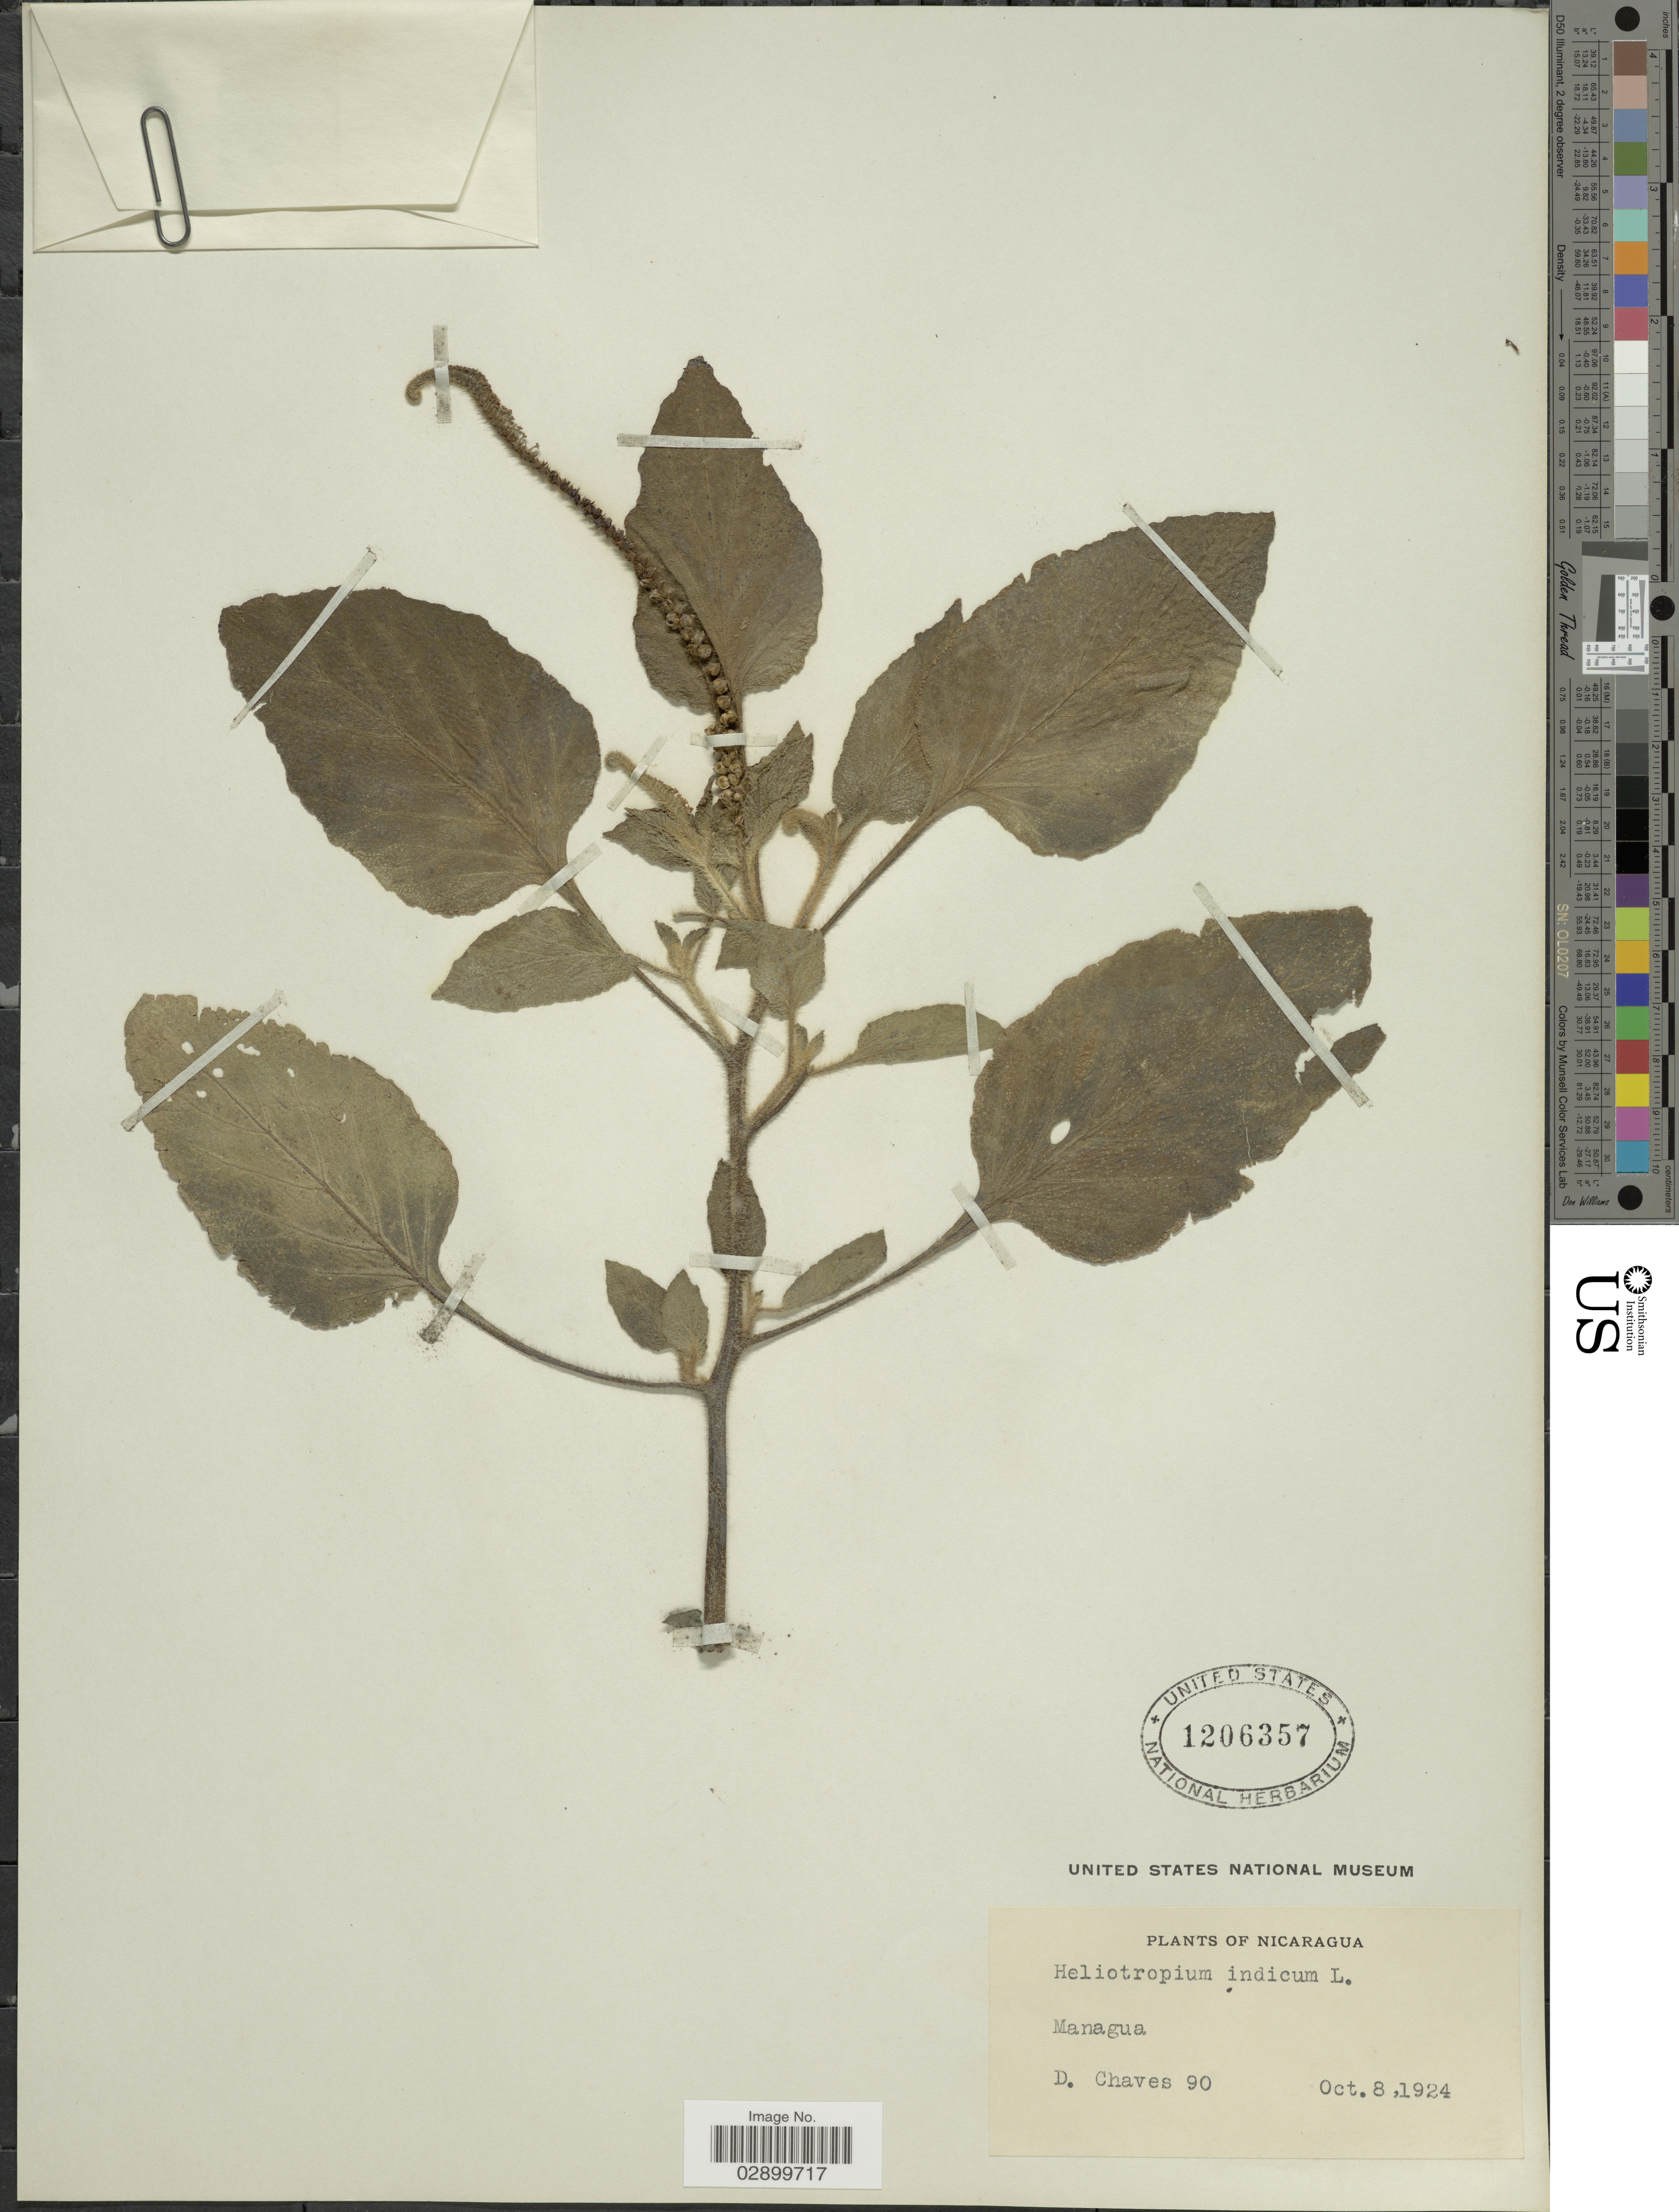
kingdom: Plantae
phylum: Tracheophyta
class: Magnoliopsida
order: Boraginales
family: Heliotropiaceae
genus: Heliotropium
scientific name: Heliotropium indicum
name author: L.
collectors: D. Chaves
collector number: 90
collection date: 1924-10-08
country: Nicaragua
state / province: Managua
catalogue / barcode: US 1206357